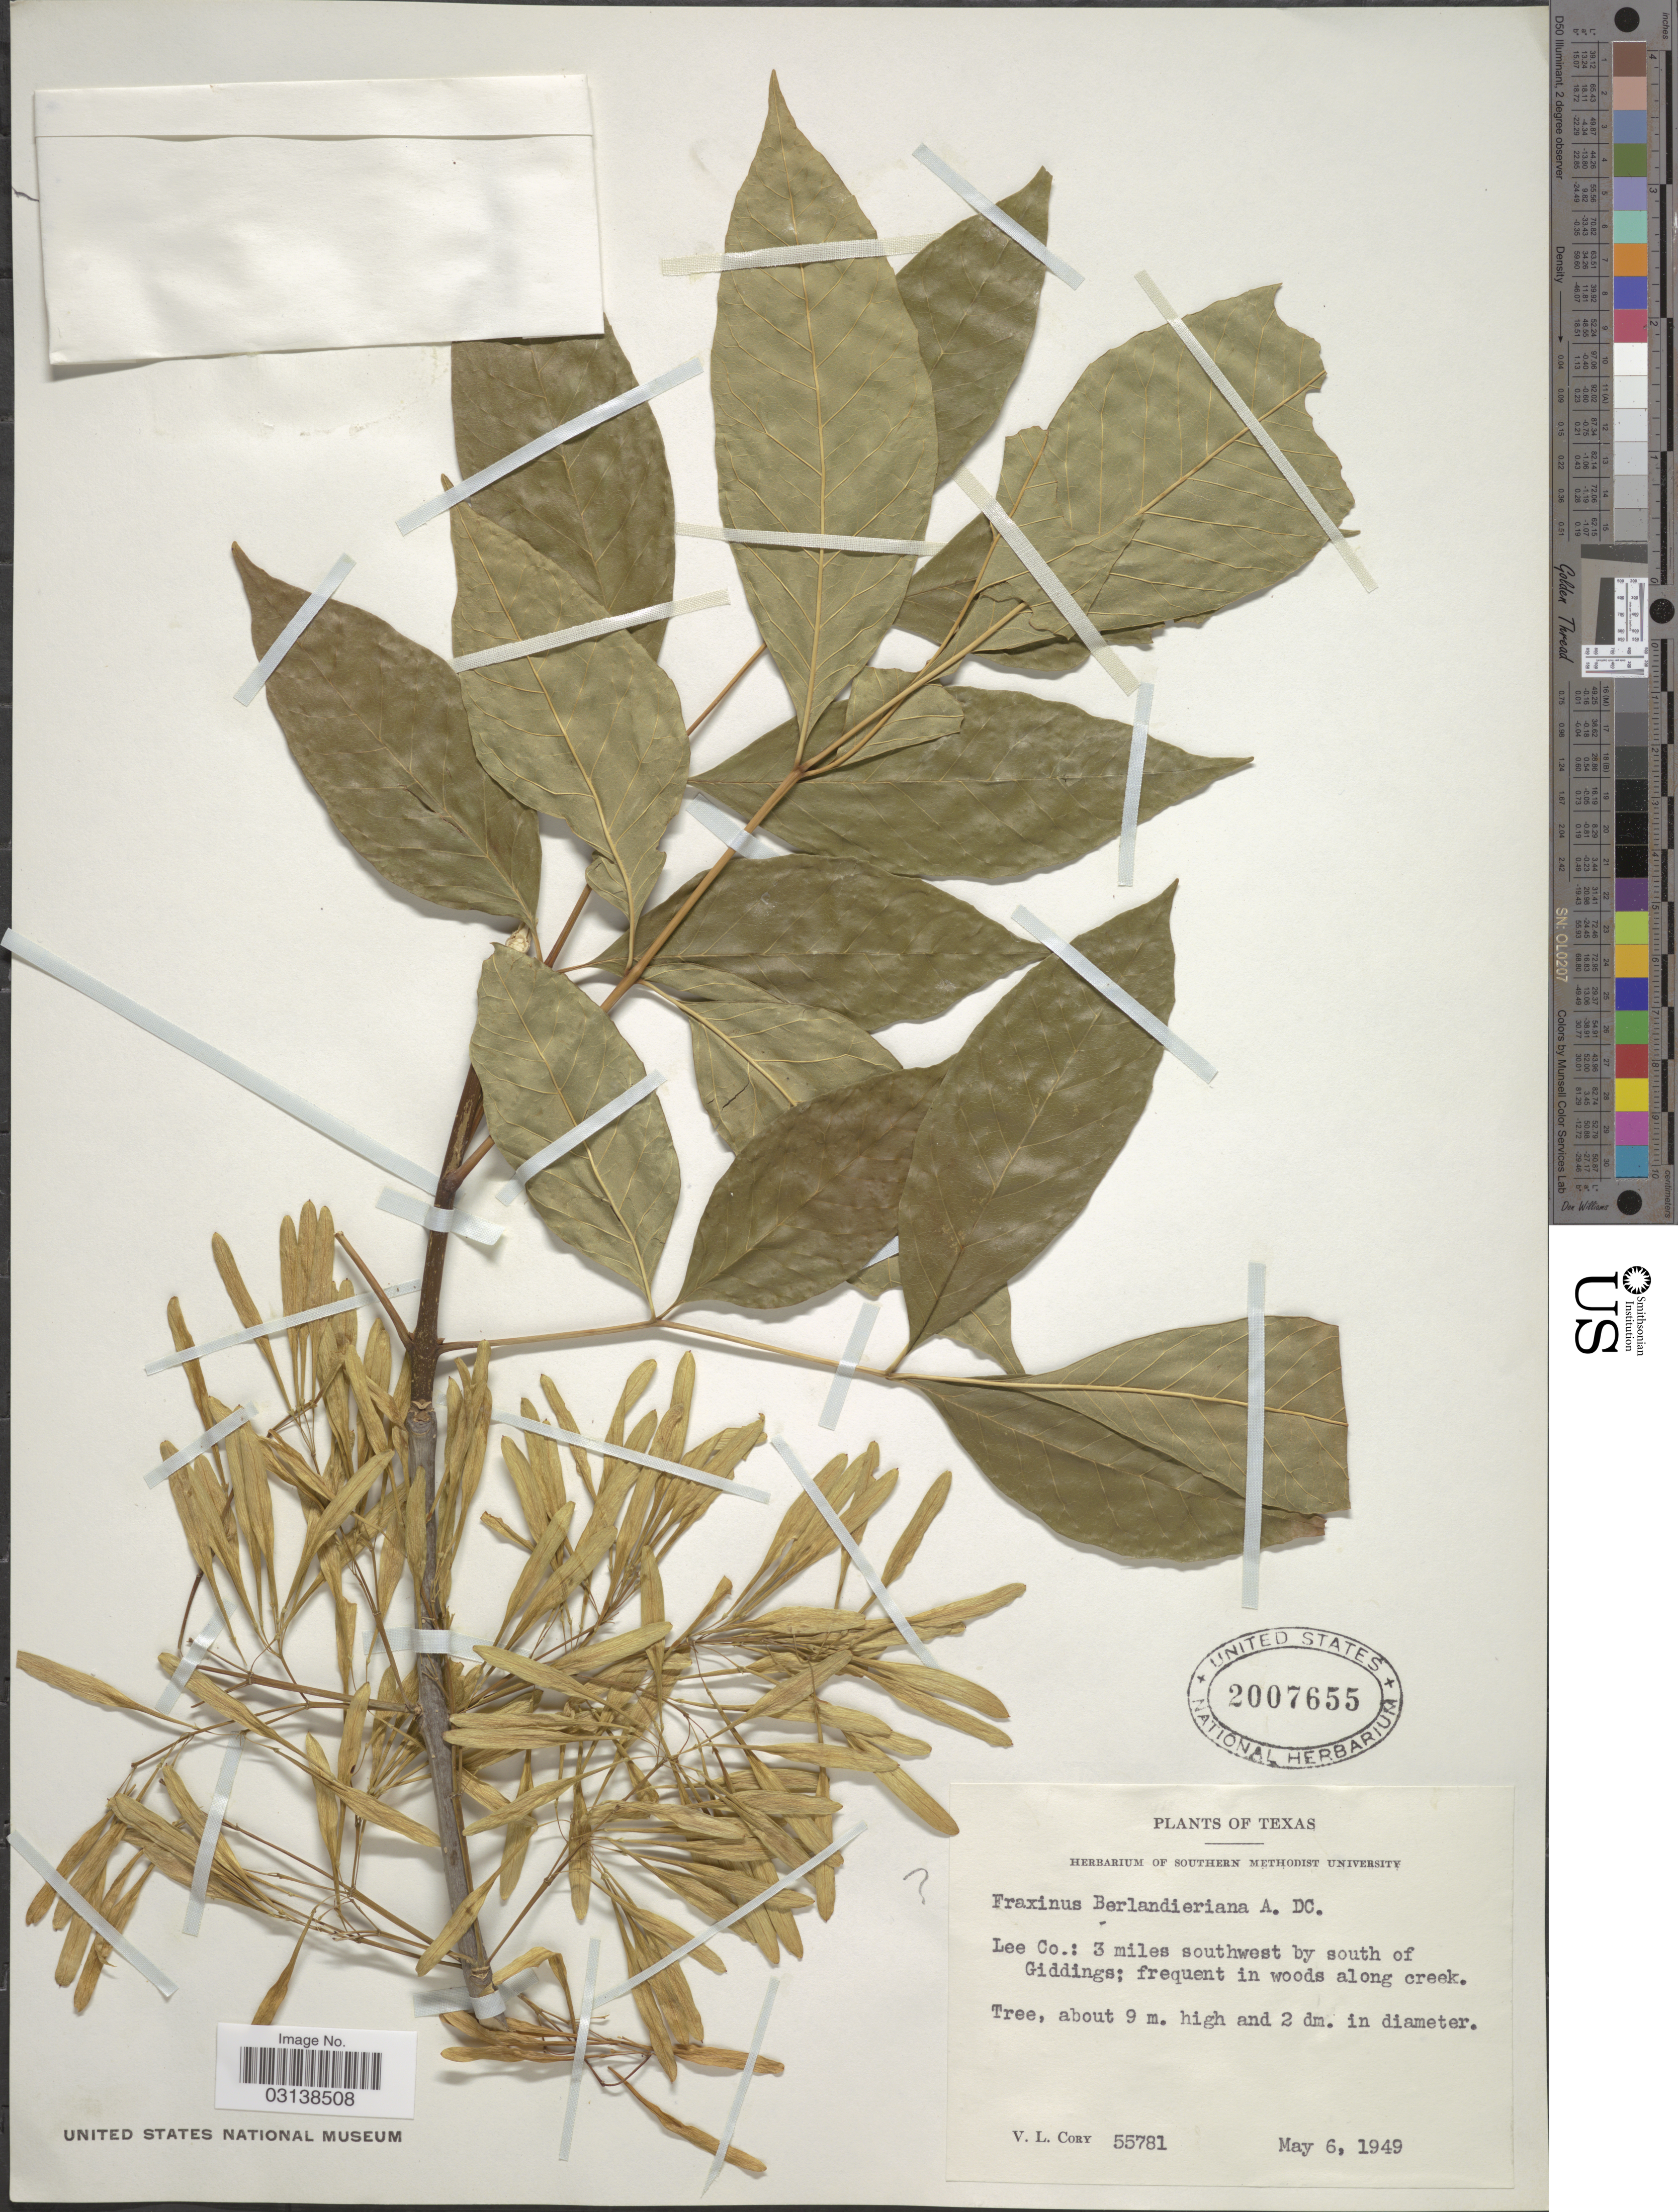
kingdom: Plantae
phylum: Tracheophyta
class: Magnoliopsida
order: Lamiales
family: Oleaceae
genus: Fraxinus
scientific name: Fraxinus berlandieriana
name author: A. DC.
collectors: V. Cory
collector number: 55781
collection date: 1949-05-06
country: United States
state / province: Texas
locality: Lee Co.: 3 miles southwest by south of Giddings.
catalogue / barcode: US 2007655